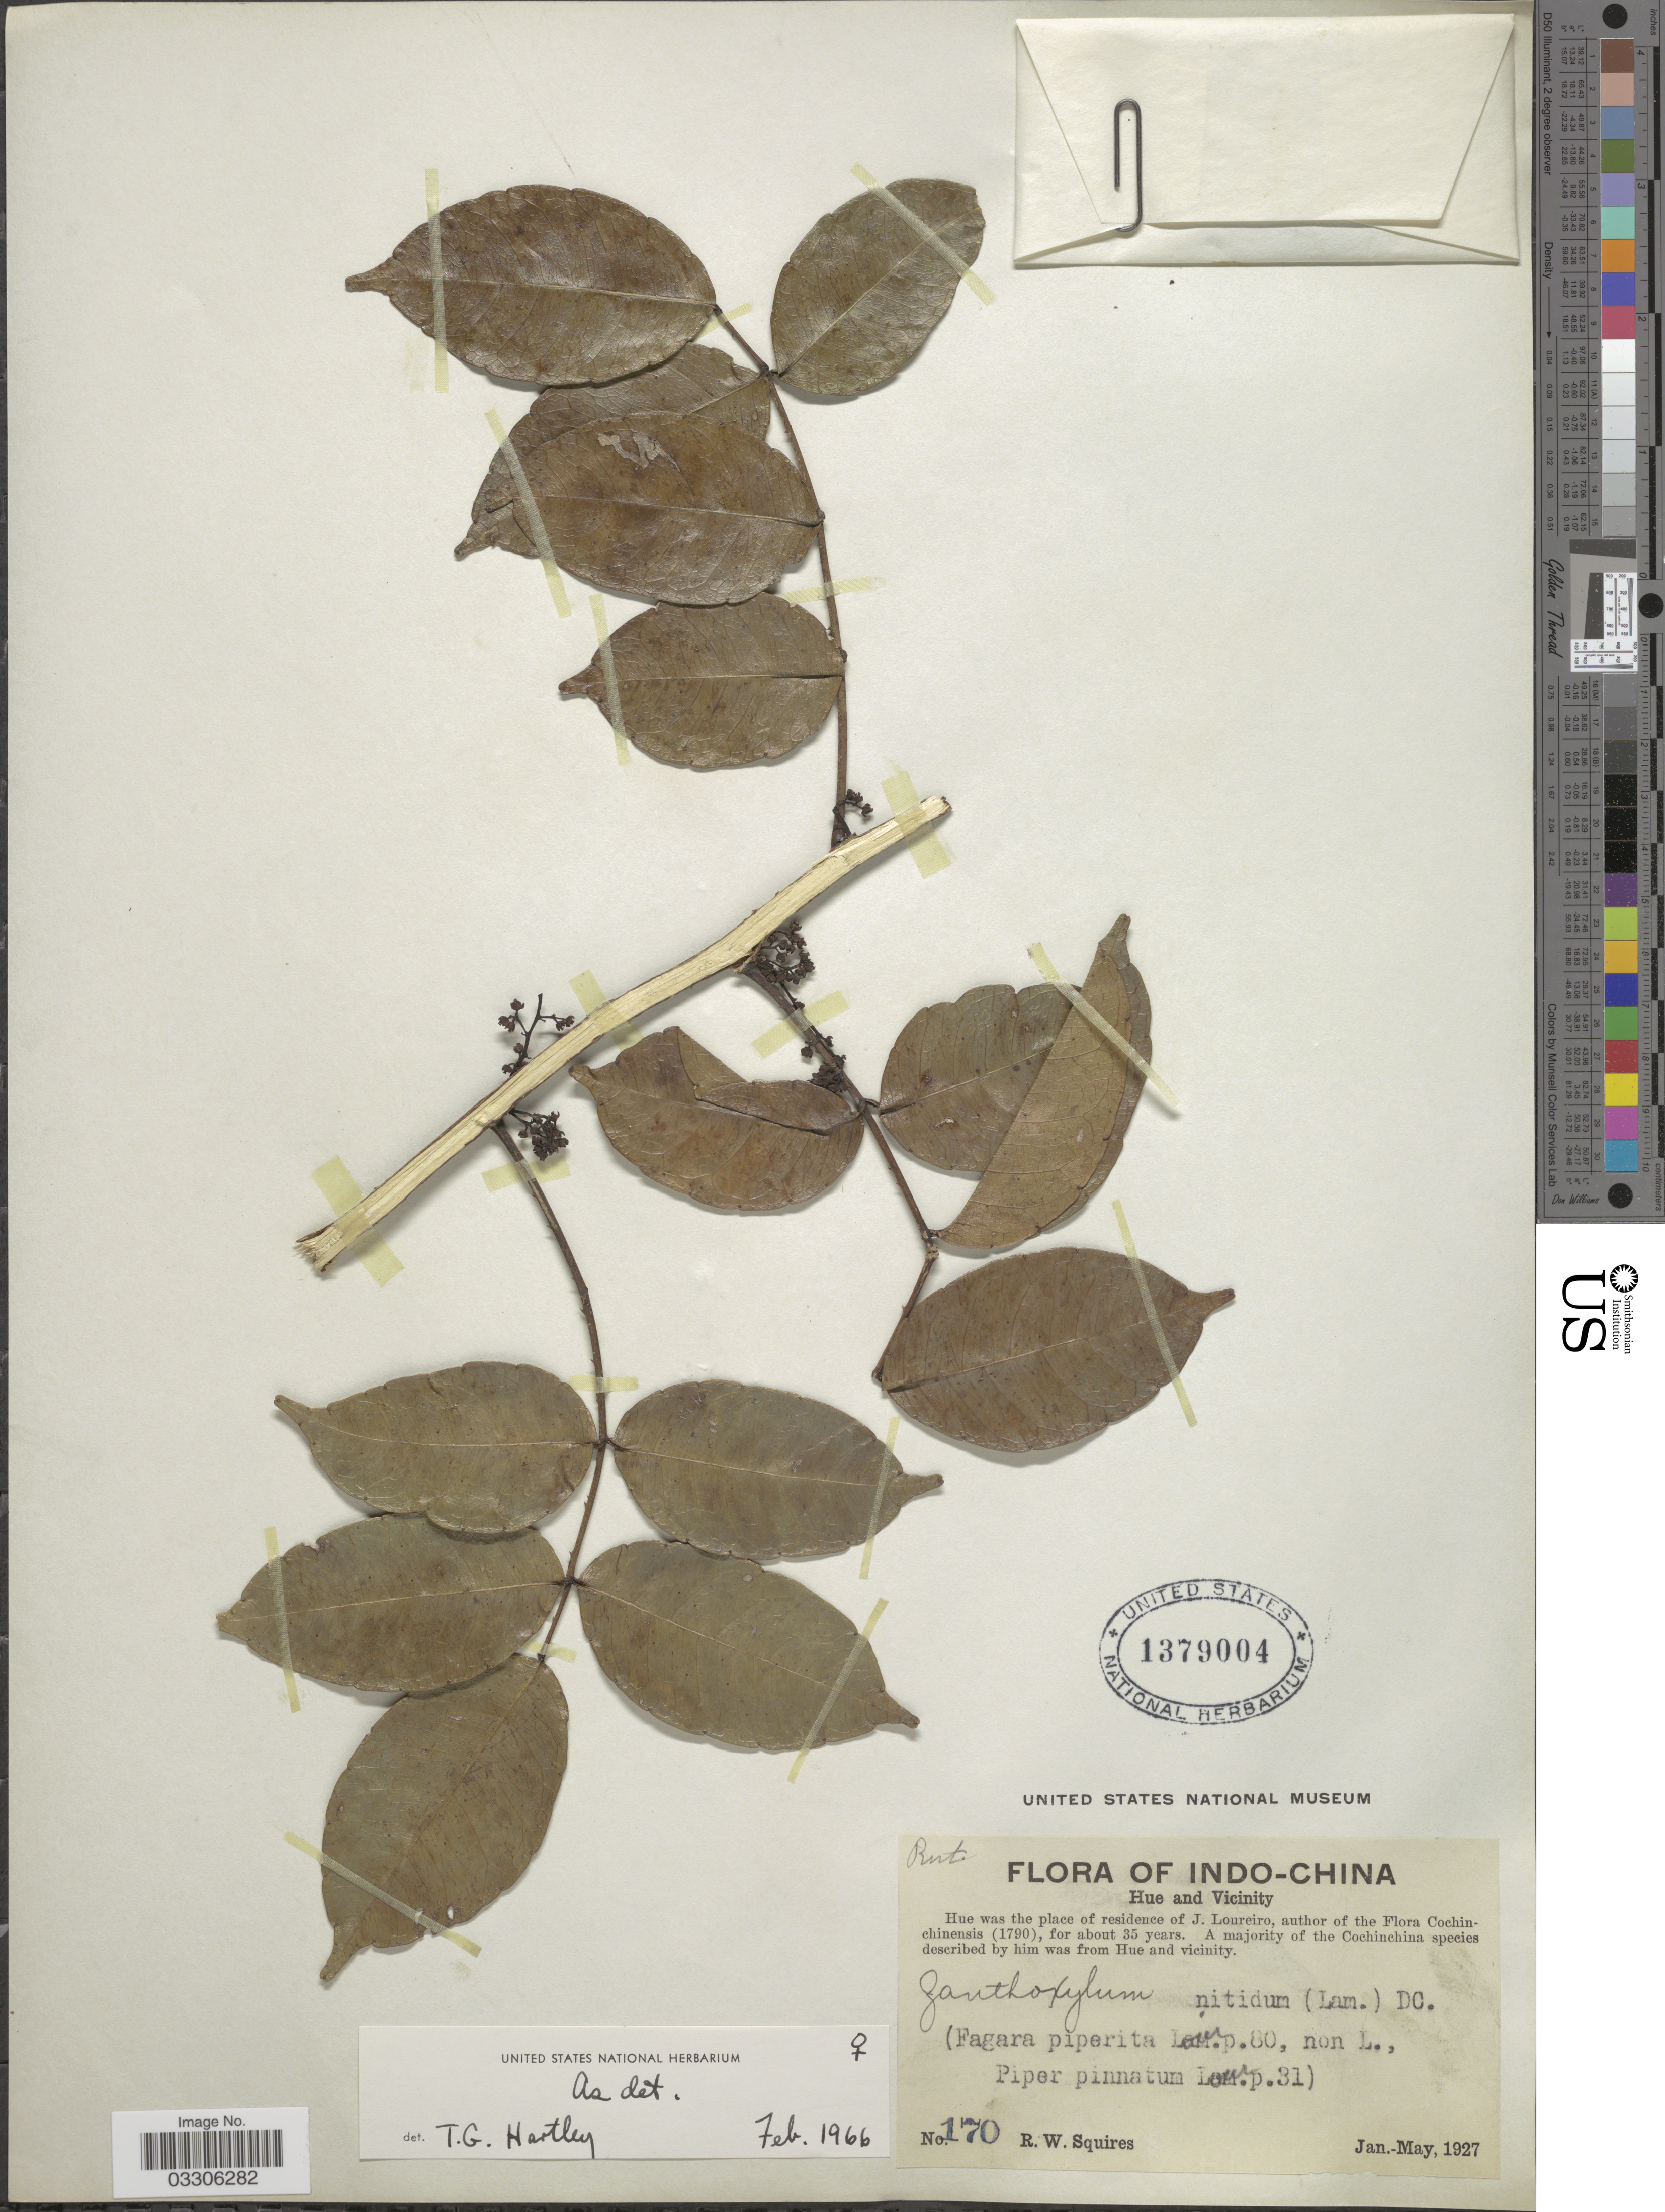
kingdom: Plantae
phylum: Tracheophyta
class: Magnoliopsida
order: Sapindales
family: Rutaceae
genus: Zanthoxylum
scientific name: Zanthoxylum nitidum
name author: Bunge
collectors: R. Squires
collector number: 170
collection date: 1927-01/1927-05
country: Vietnam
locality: Indo-China. Hue and Vicinity.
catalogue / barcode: US 1379004